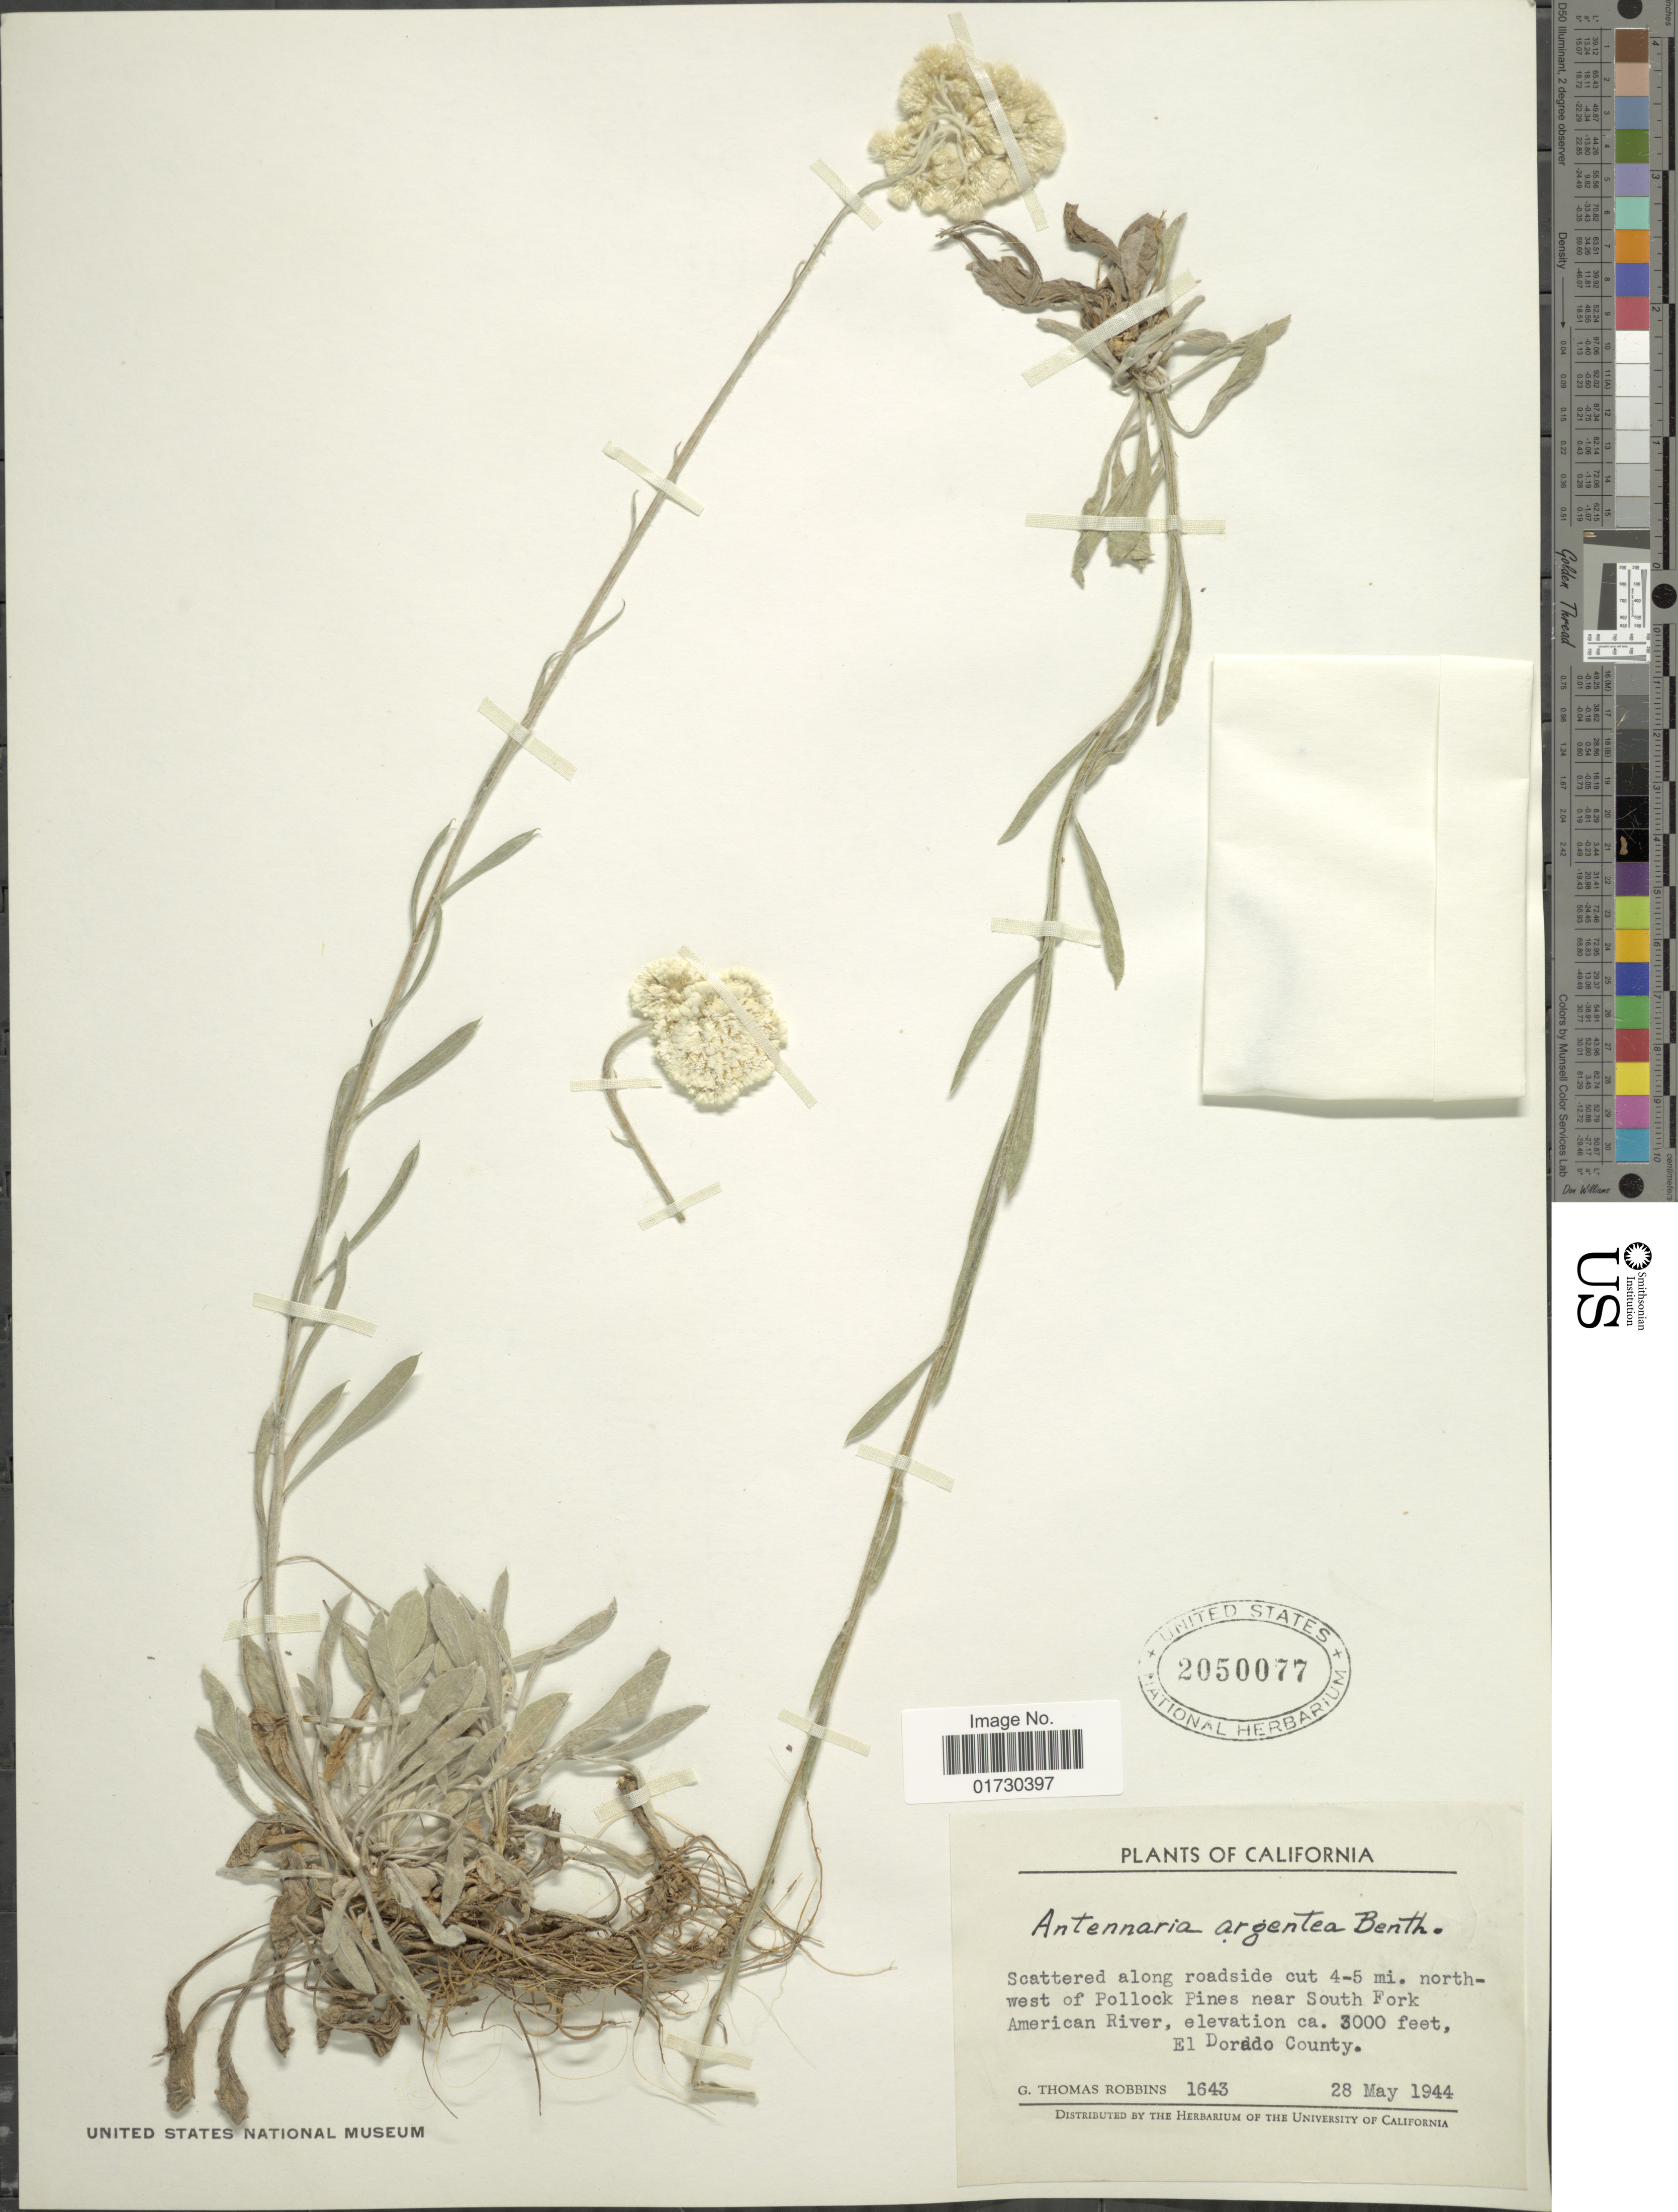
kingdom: Plantae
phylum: Tracheophyta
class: Magnoliopsida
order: Asterales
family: Asteraceae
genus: Antennaria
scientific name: Antennaria argentea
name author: Benth.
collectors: G. T. Robbins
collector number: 1643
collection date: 1944-05-28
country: United States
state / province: California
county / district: El Dorado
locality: Scattered along roadside cut 4-5 mi. northwest of Pollock Pines near South Fork American River, El Dorado County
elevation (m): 914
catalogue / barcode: US 2050077